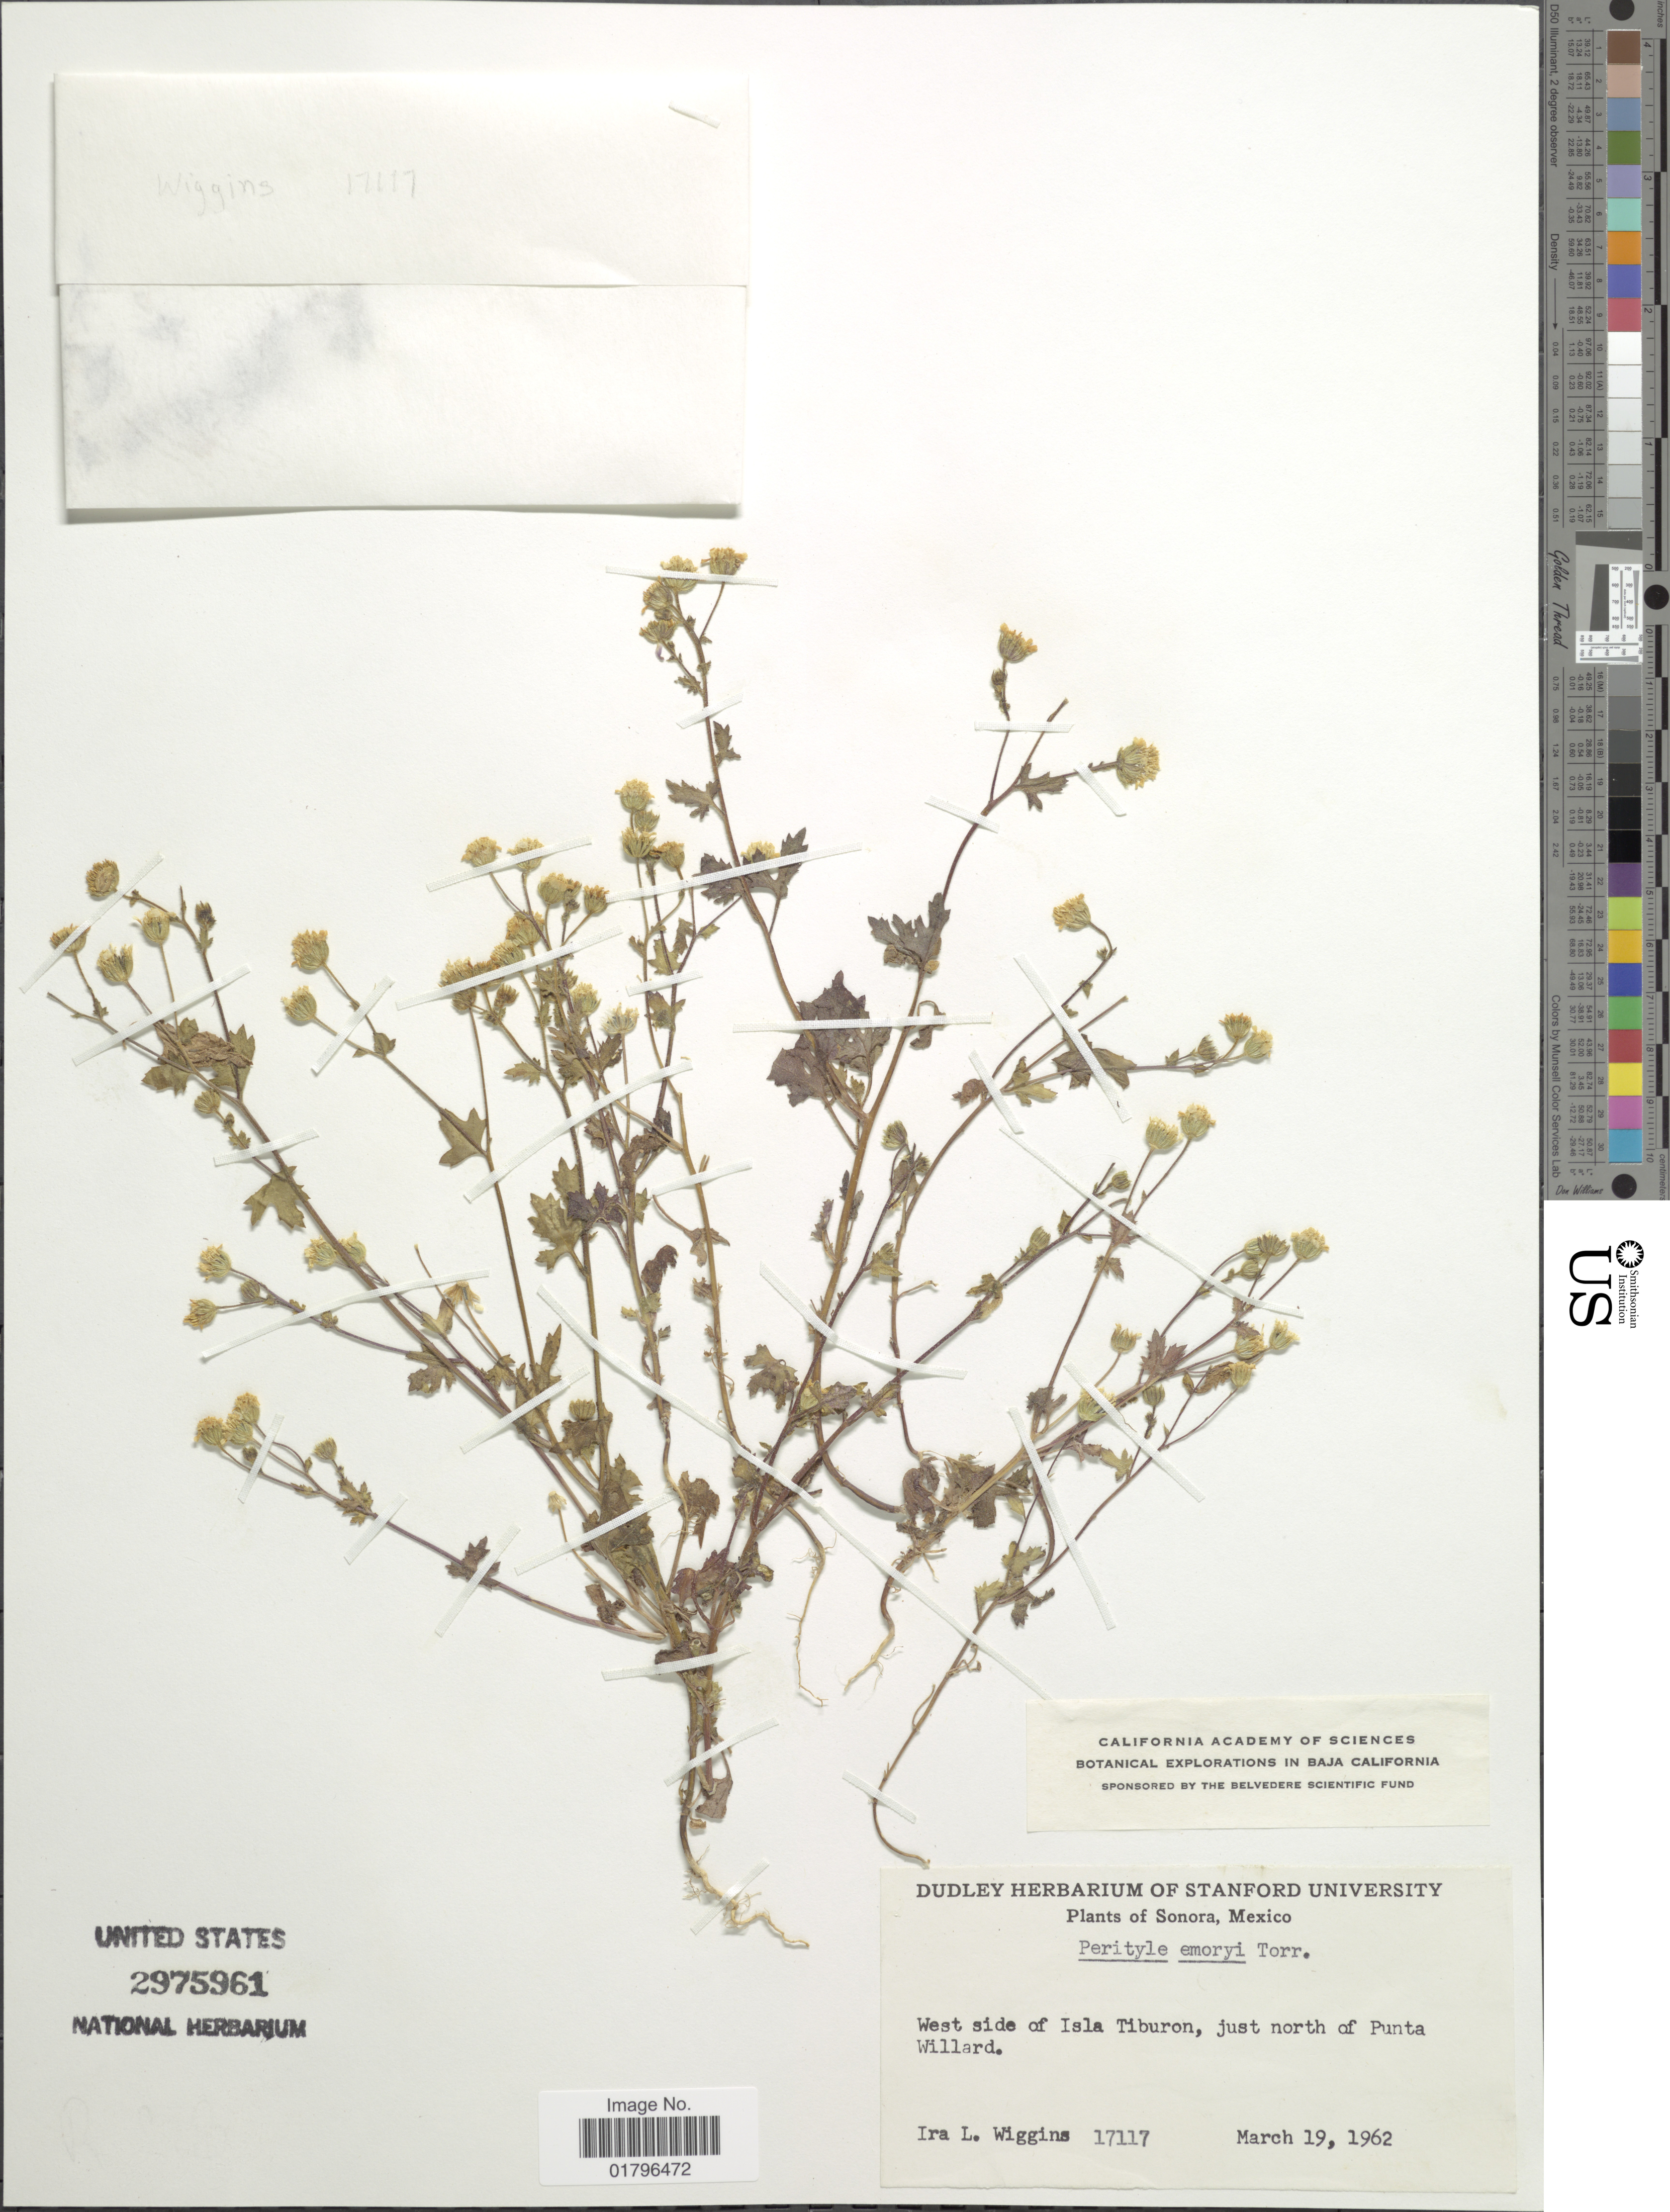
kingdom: Plantae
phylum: Tracheophyta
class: Magnoliopsida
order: Asterales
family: Asteraceae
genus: Perityle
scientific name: Perityle emoryi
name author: Torr.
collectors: I. L. Wiggins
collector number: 17117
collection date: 1962-03-19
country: Mexico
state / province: Sonora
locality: West side of Isla Tiburon, just north of Punta Willard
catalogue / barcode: US 2975961